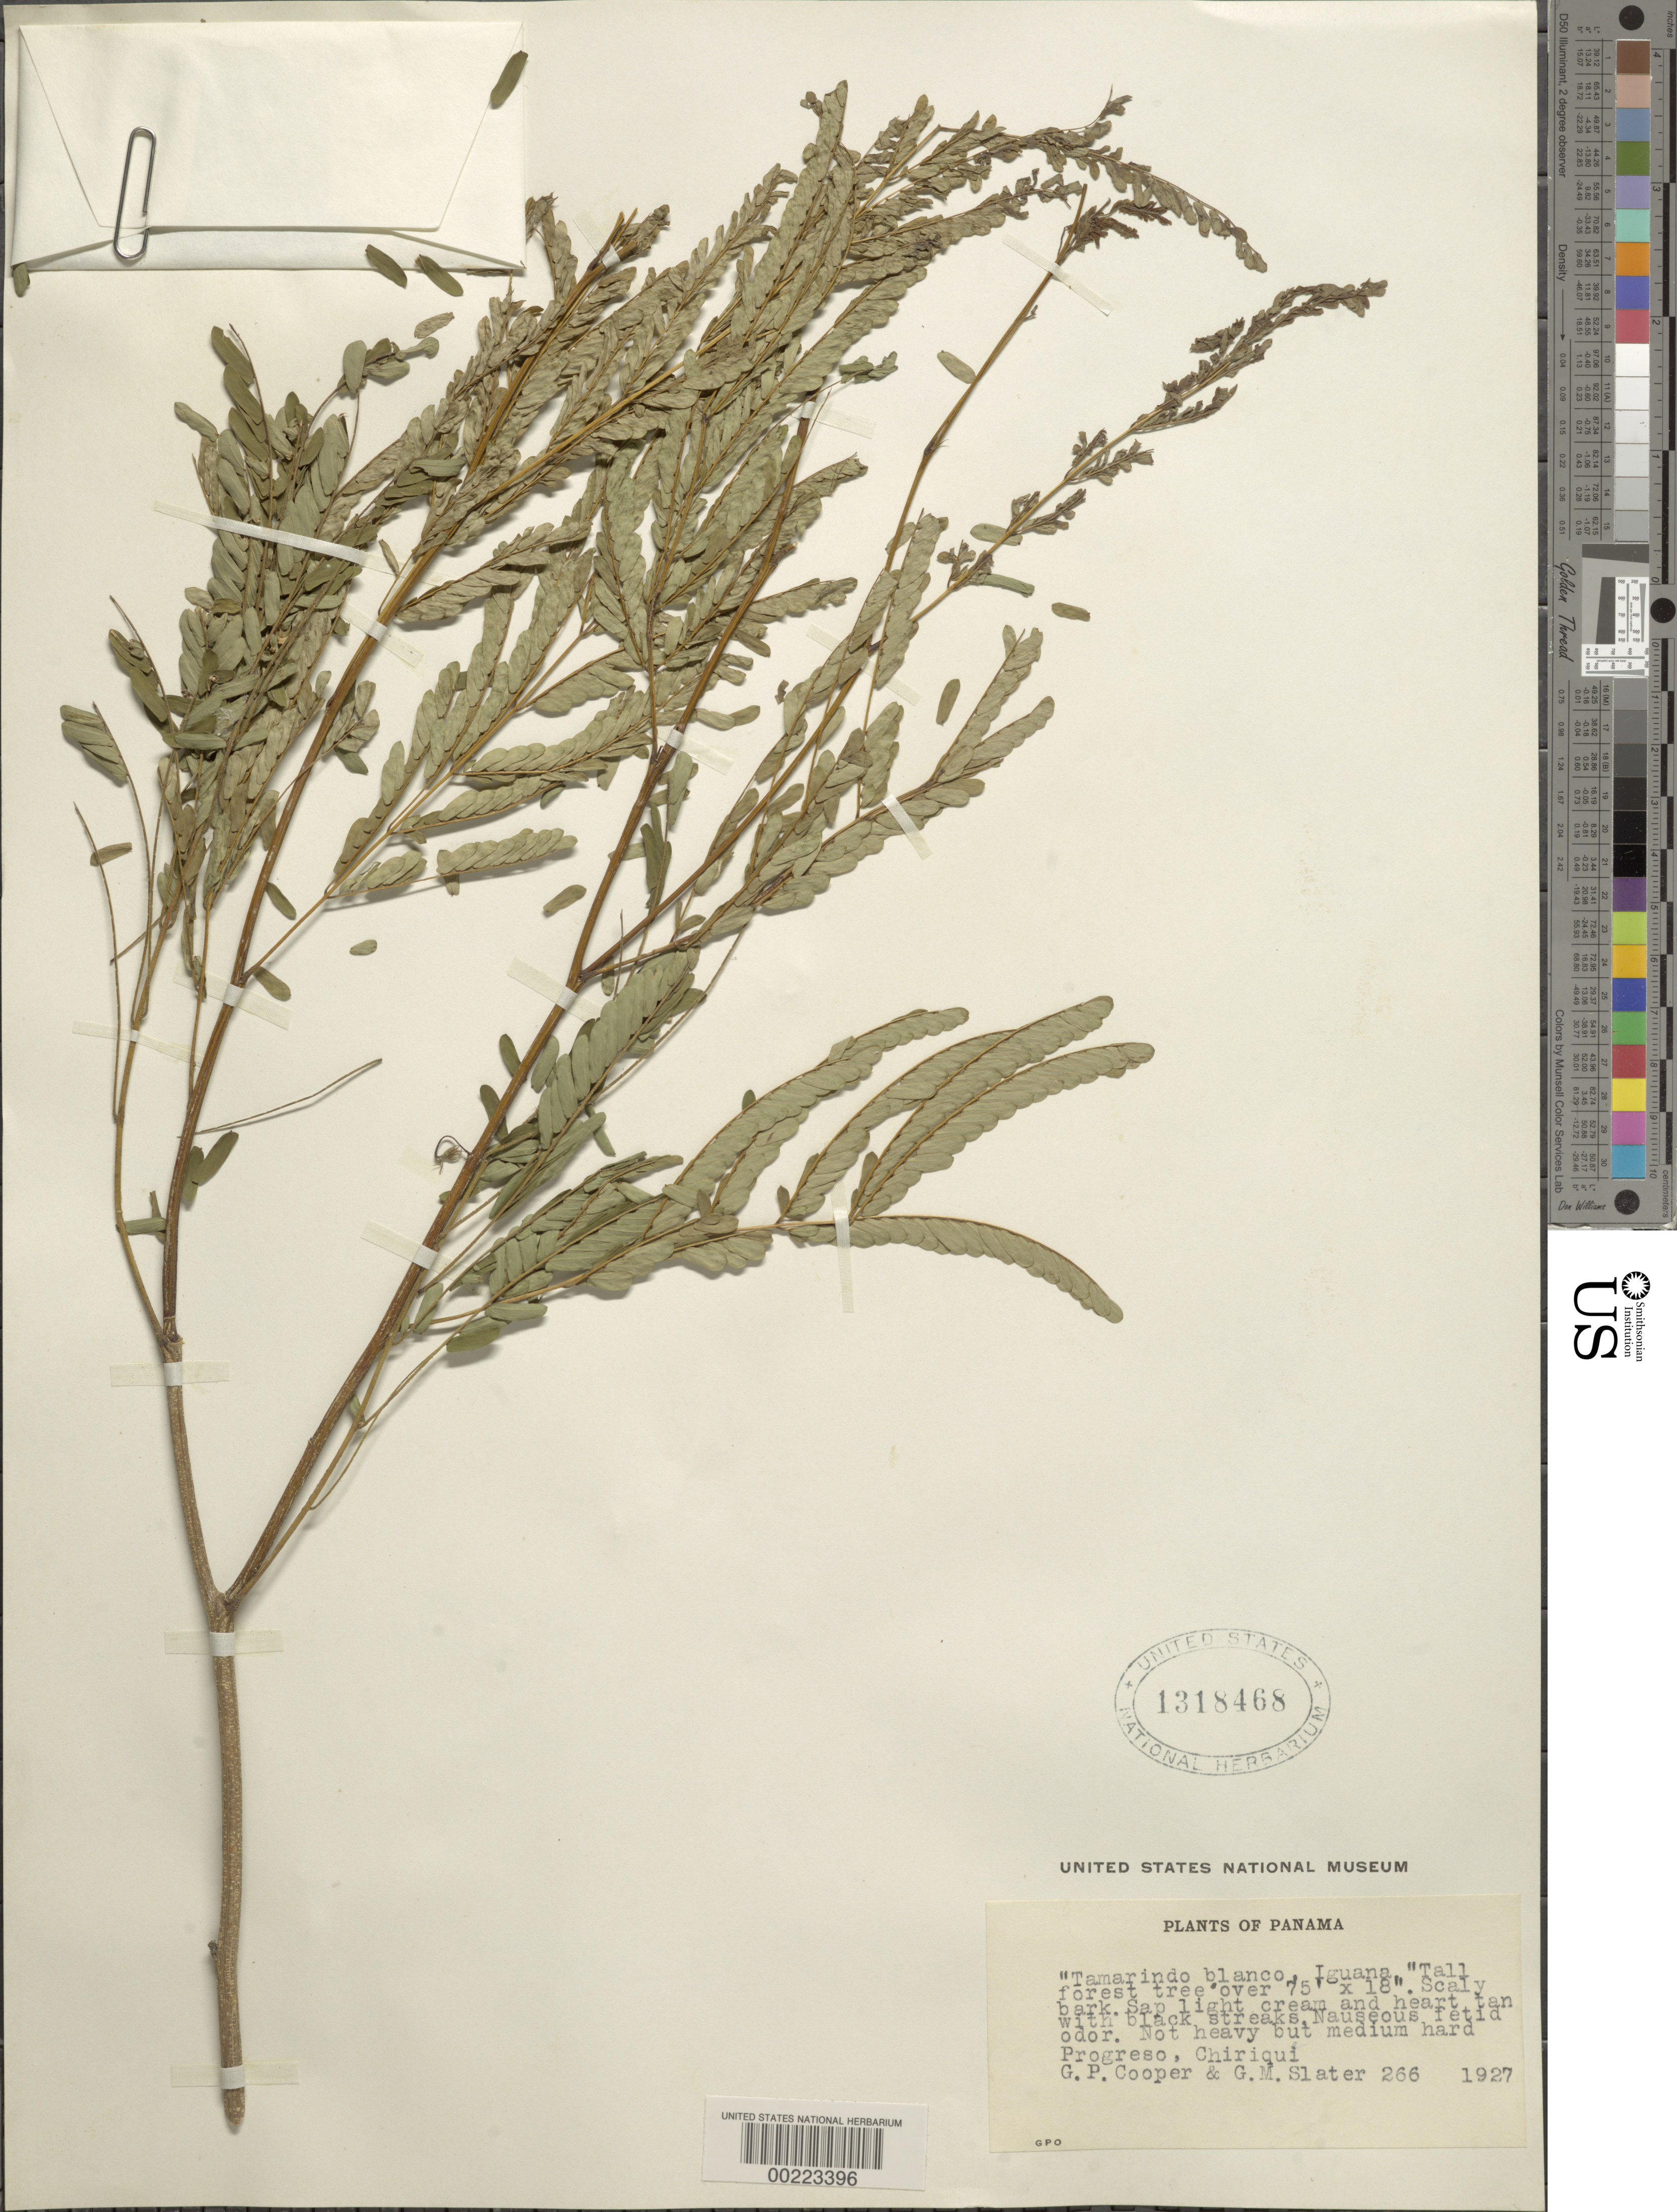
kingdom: Plantae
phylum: Tracheophyta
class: Magnoliopsida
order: Fabales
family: Fabaceae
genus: Tamarindus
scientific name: Tamarindus indica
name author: L.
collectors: G. Cooper & G. Slater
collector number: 266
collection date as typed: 1927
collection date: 1927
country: Panama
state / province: Chiriquí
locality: Progresso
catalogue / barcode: US 1318468